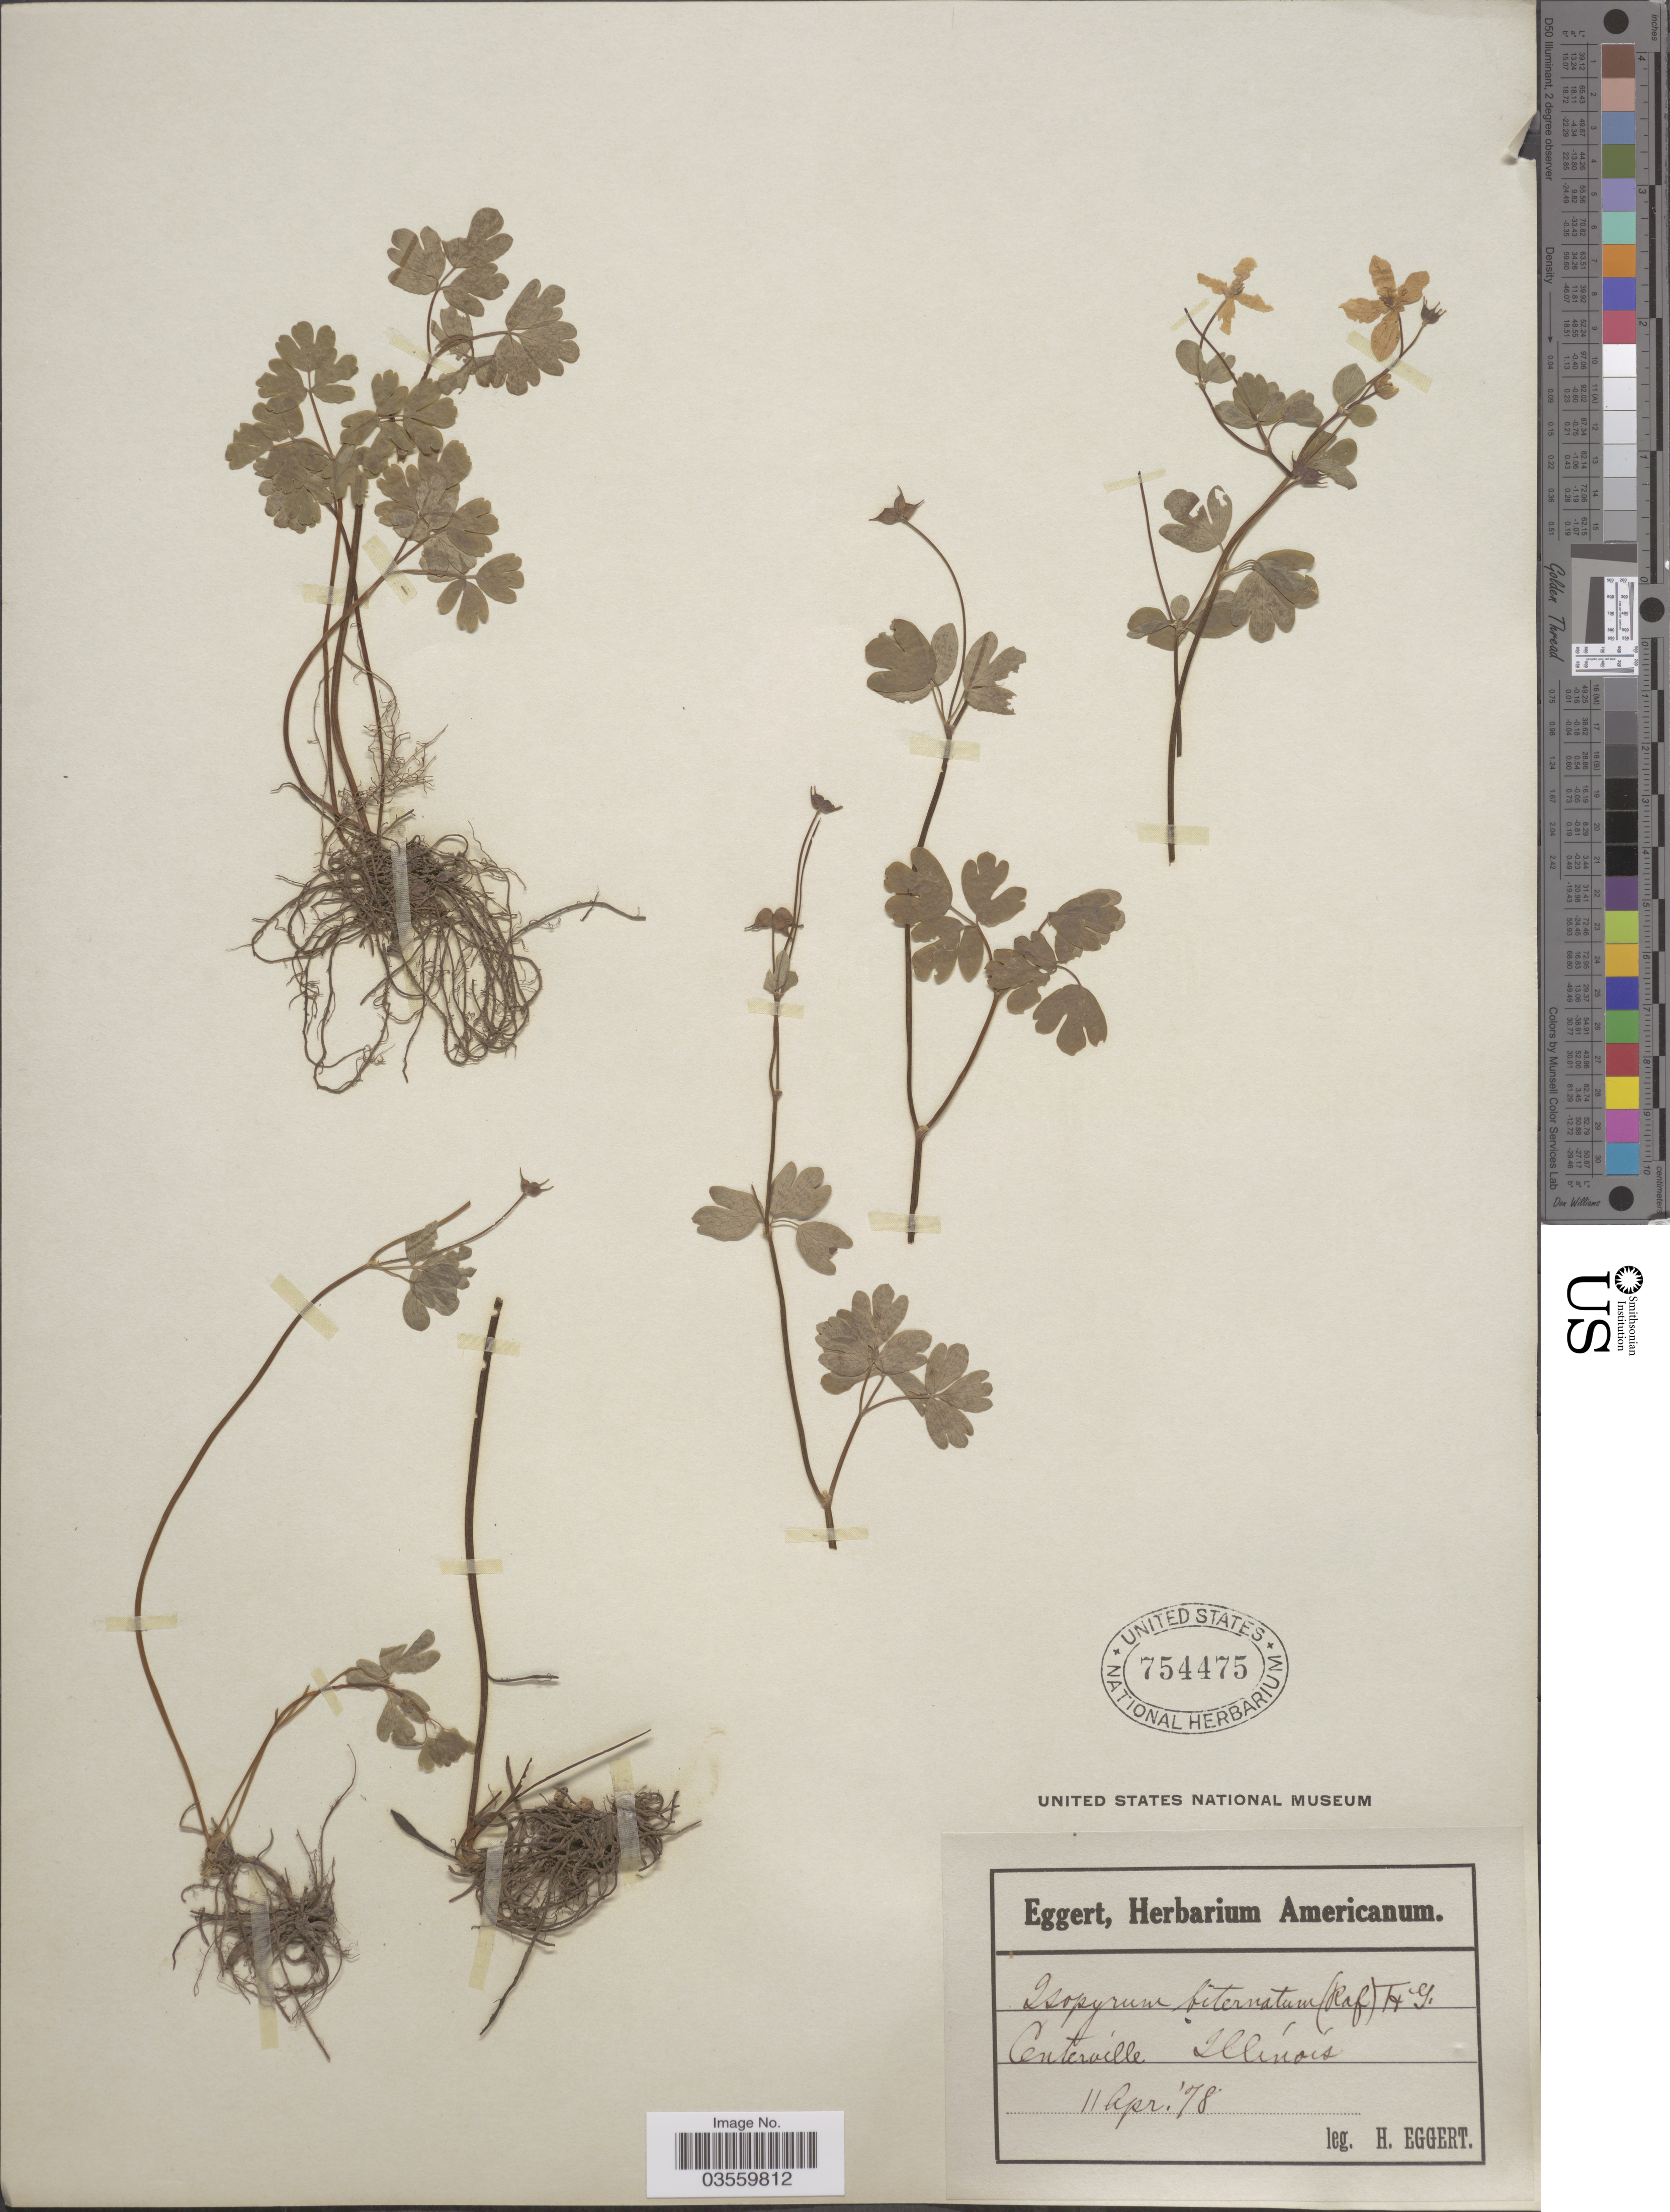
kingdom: Plantae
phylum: Tracheophyta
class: Magnoliopsida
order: Ranunculales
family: Ranunculaceae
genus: Enemion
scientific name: Enemion biternatum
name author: (Torr. & A. Gray) Raf.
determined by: Strong, Mark T., (BOT), Smithsonian Institution - National Museum of Natural History (UNITED STATES)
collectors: H. Eggert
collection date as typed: Transcribed d/m/y: 11/4/78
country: United States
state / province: Illinois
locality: Centerville.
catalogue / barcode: US 754475